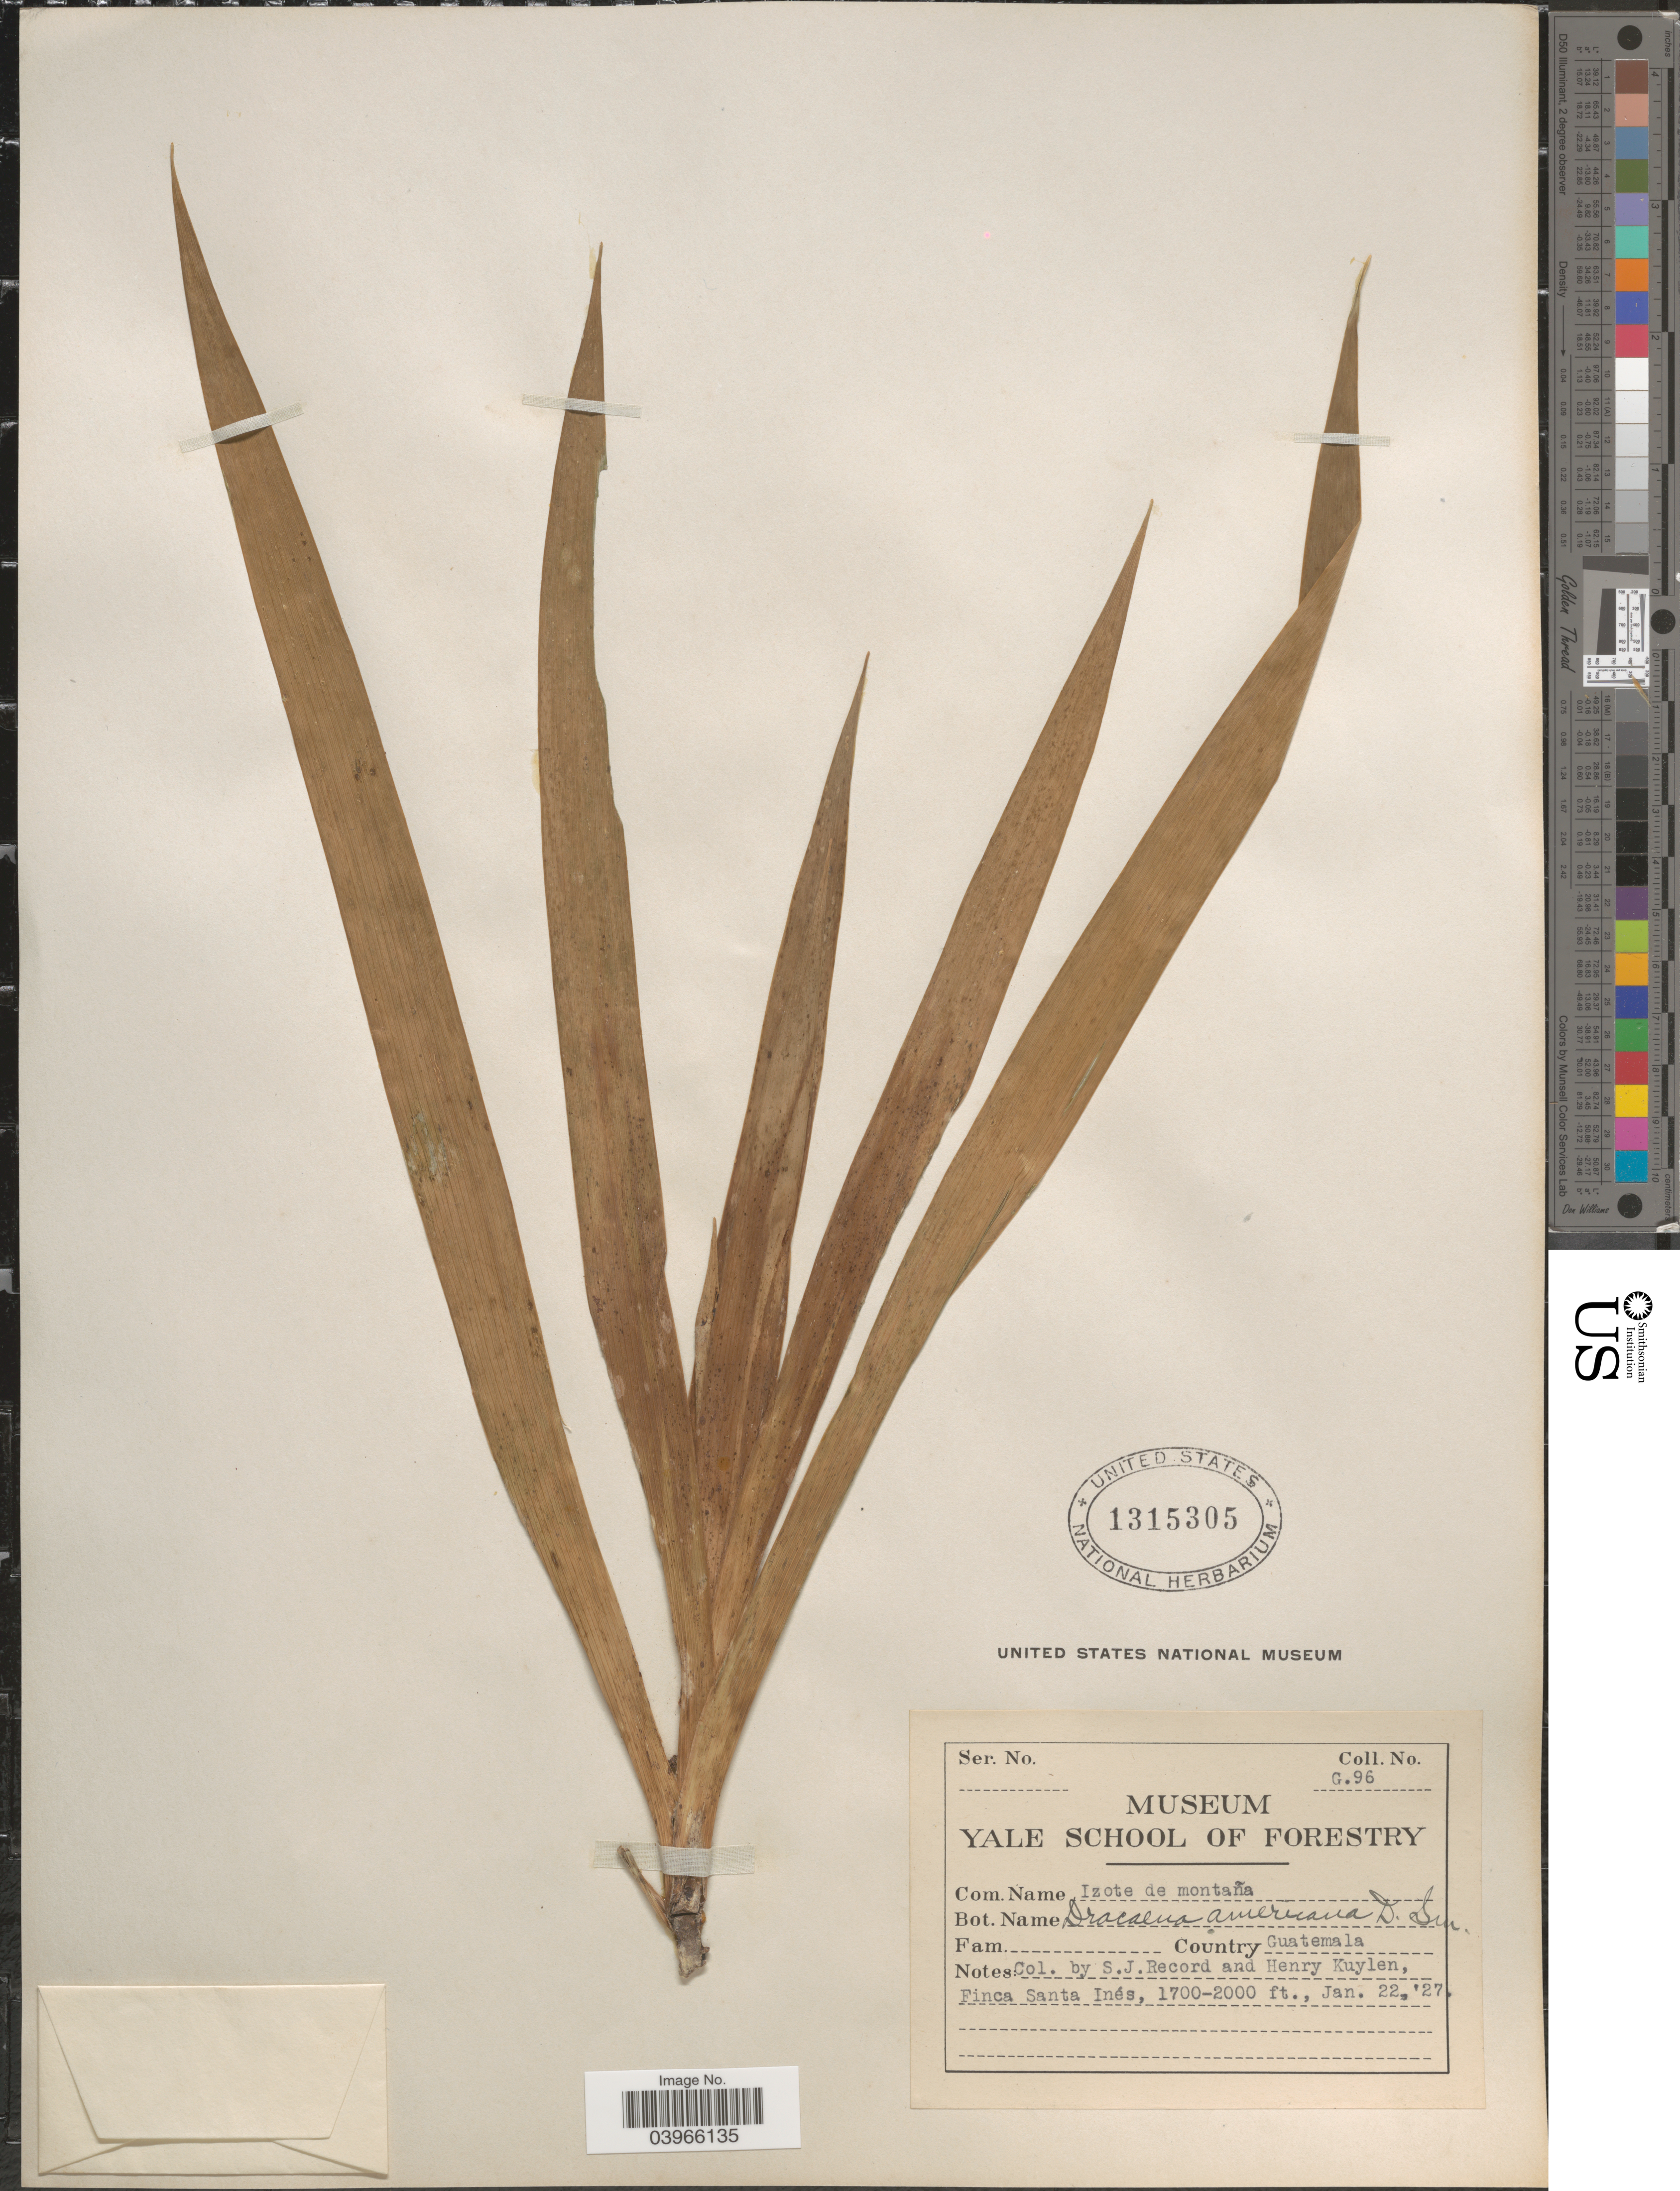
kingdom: Plantae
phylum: Tracheophyta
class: Liliopsida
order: Asparagales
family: Asparagaceae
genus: Dracaena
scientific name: Dracaena americana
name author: Donn. Sm. in Sarg.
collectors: S. J. Record & H. Kuylen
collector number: G.96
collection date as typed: Transcribed d/m/y: 22/1/27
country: Guatemala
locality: Finca Santa Inés.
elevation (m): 518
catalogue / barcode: US 1315305